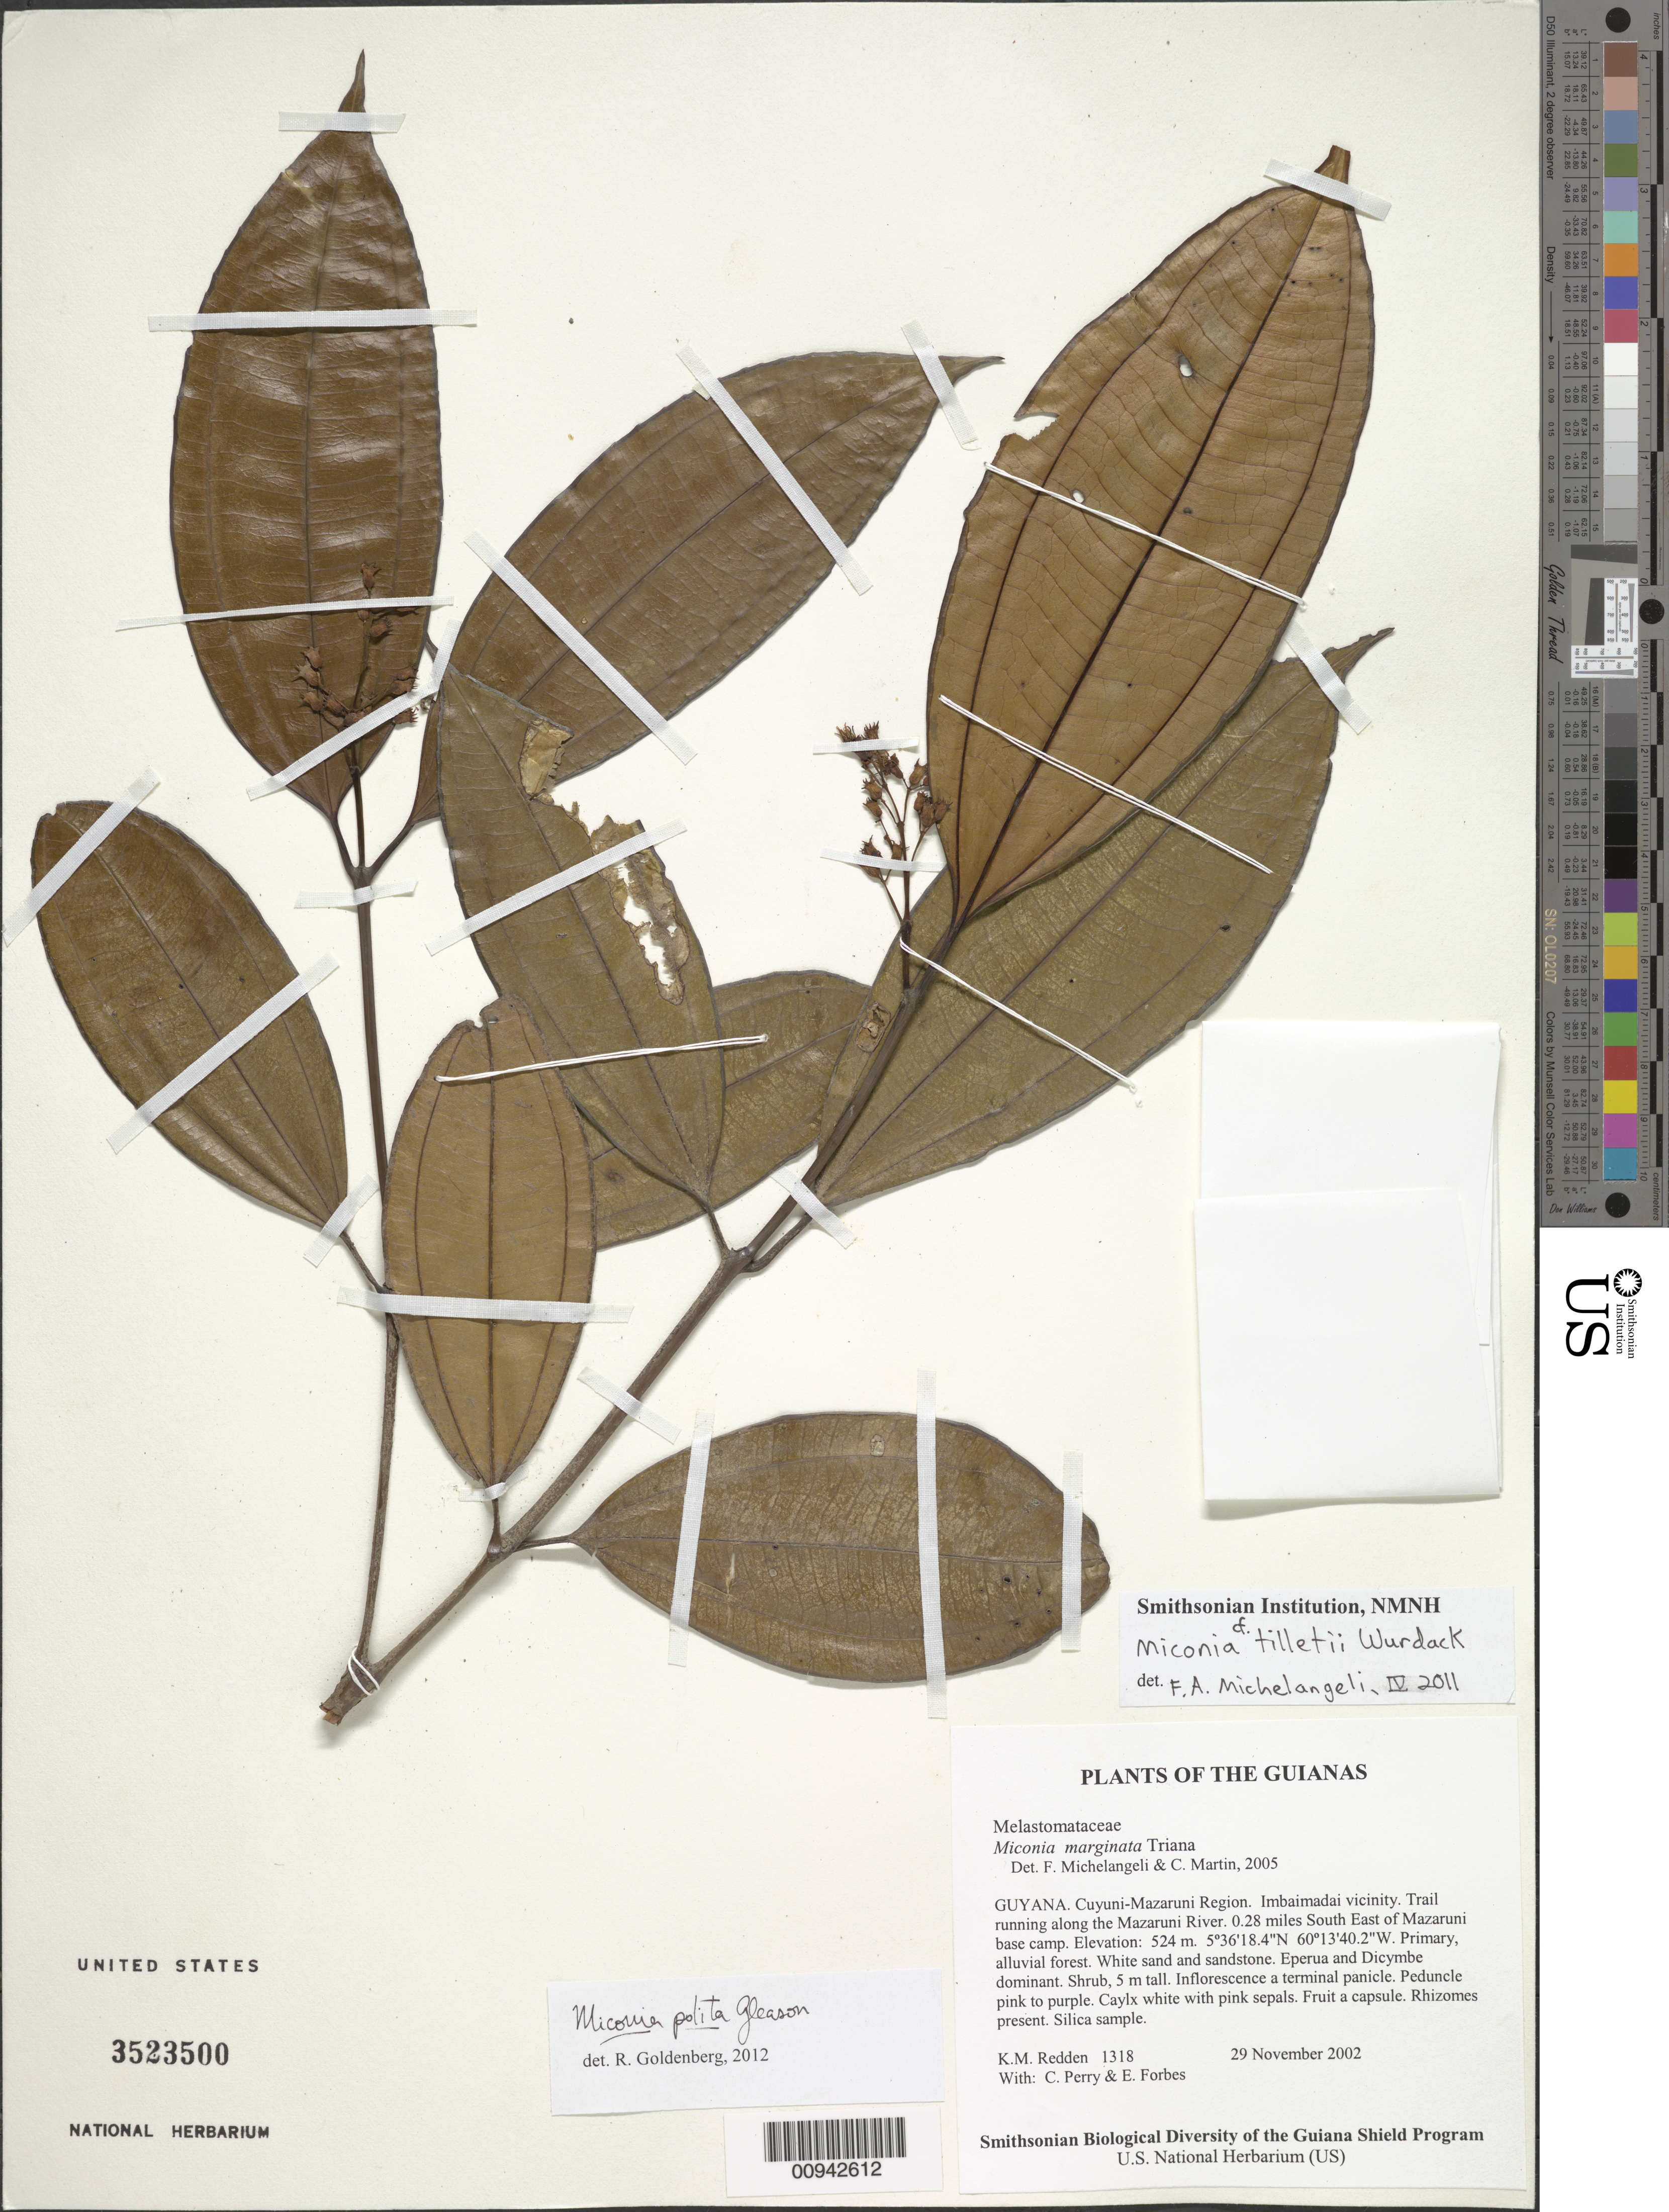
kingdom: Plantae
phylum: Tracheophyta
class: Magnoliopsida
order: Myrtales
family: Melastomataceae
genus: Miconia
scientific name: Miconia polita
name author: Gleason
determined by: Goldenberg, R.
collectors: K. M. Redden, C. Perry & E. Forbes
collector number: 1318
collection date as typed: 29 November 2002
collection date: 2002-11-29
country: Guyana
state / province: Cuyuni-Mazaruni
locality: Imbaimadai vicinity. Trail running along the Mazaruni River. 0.28 miles Southeast of Mazaruni base camp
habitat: Primary, alluvial forest. White sand and sandstone. Eperua and Dicymbe dominant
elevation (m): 524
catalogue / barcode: US 3523500